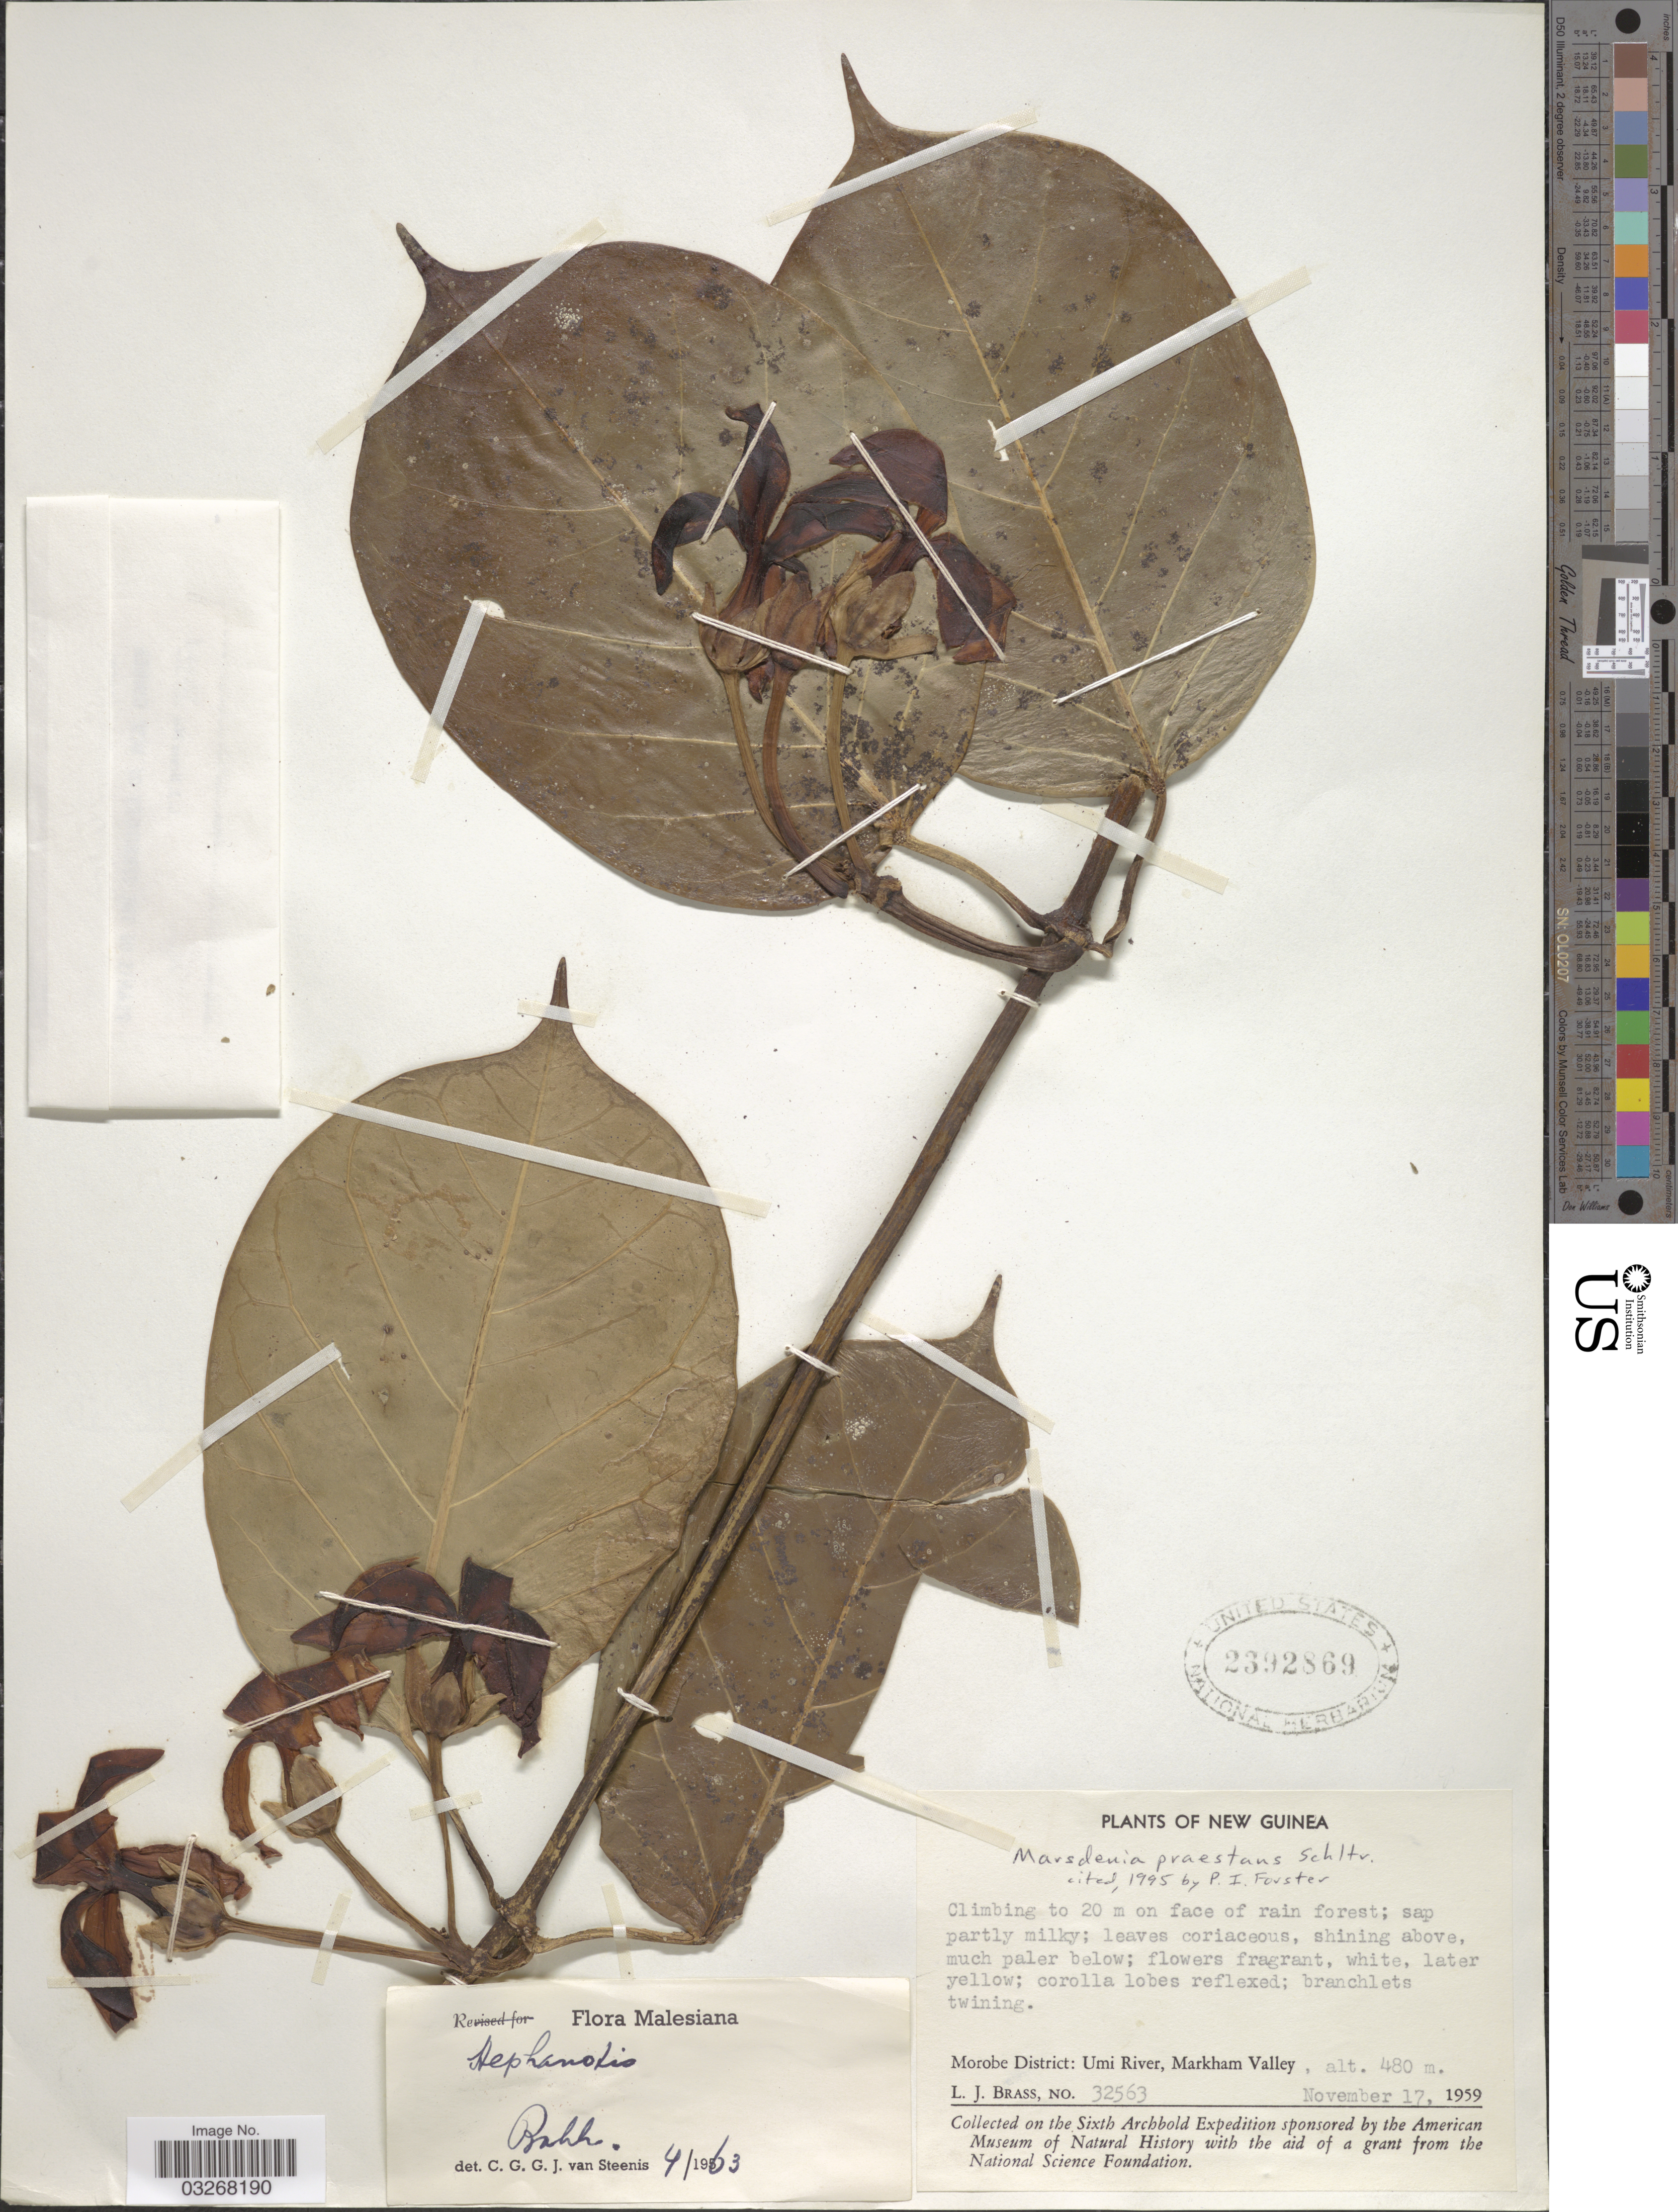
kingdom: Plantae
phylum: Tracheophyta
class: Magnoliopsida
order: Gentianales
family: Apocynaceae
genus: Marsdenia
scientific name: Marsdenia praestans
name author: Schltr.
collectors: L. J. Brass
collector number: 32563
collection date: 1959-11-17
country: Papua New Guinea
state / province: Morobe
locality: New Guinea. Morobe District: Umi River, Markham Valley.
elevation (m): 480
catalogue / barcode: US 2392869